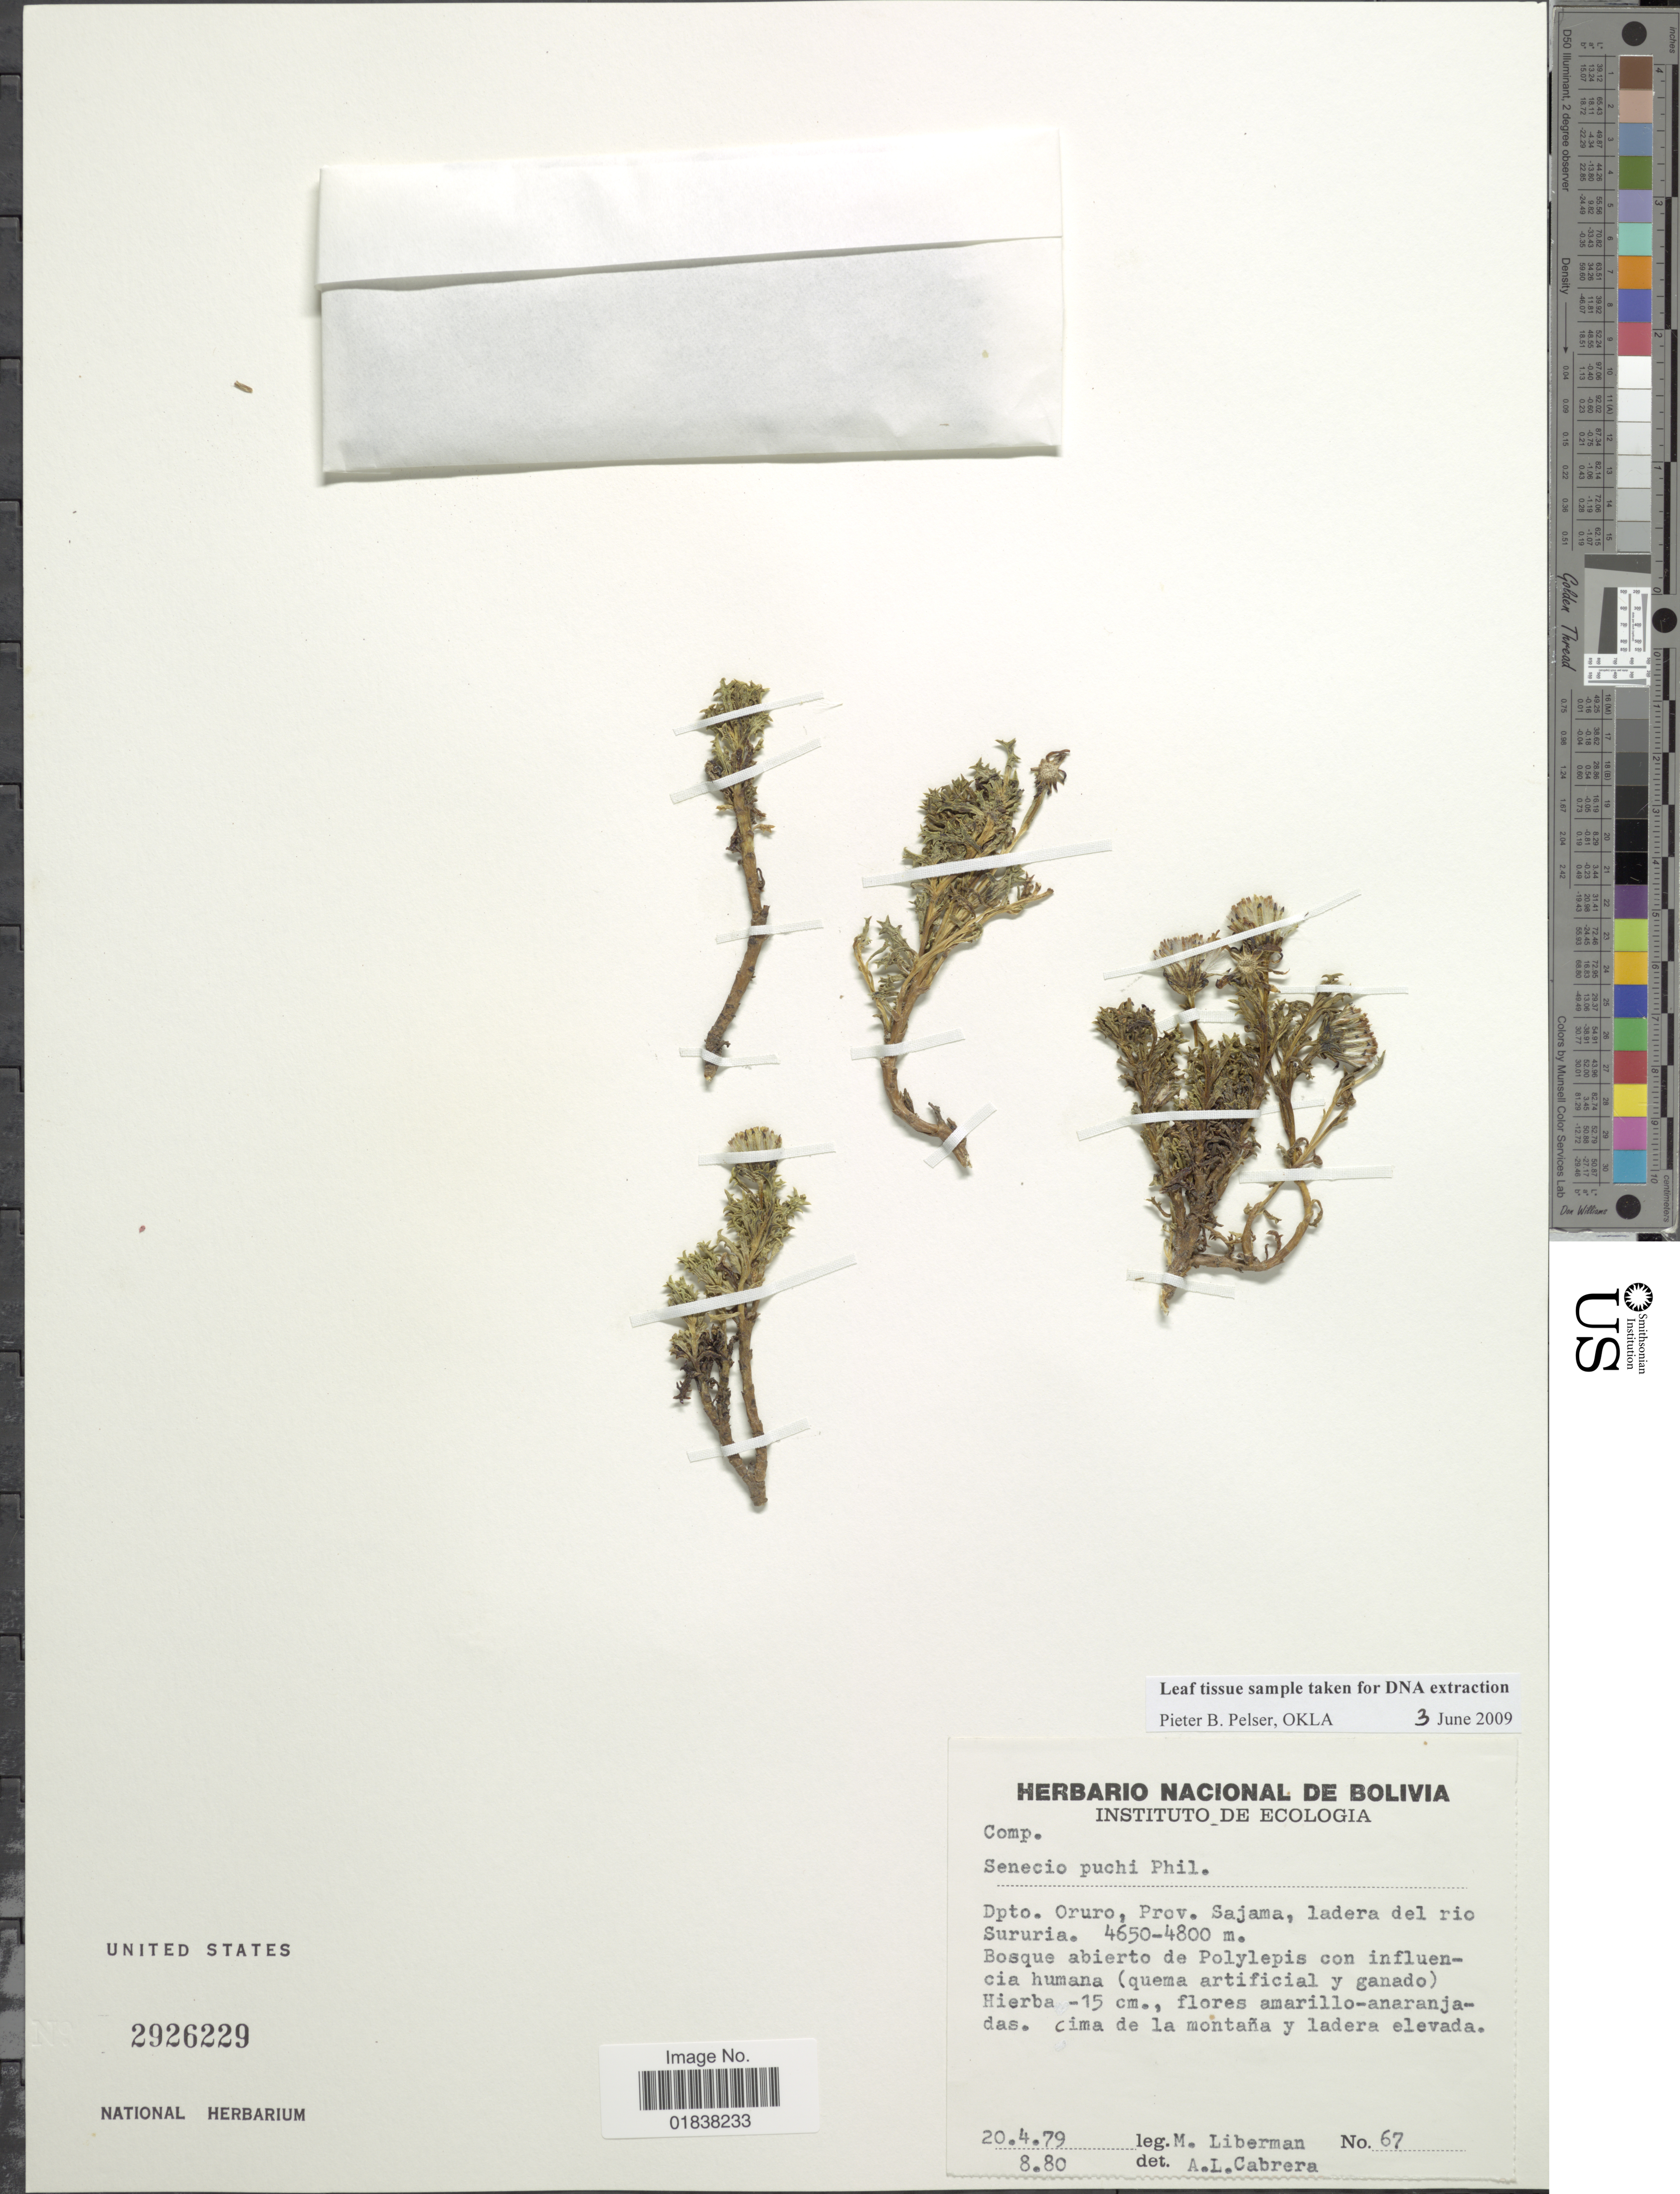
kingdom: Plantae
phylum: Tracheophyta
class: Magnoliopsida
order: Asterales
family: Asteraceae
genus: Senecio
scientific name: Senecio puchii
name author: Phil.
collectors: M. Liberman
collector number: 67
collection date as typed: Transcribed d/m/y: 20/4/79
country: Bolivia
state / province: Oruro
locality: Prov. Sajama, ladera del rio Sururia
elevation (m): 4650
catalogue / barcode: US 2926229